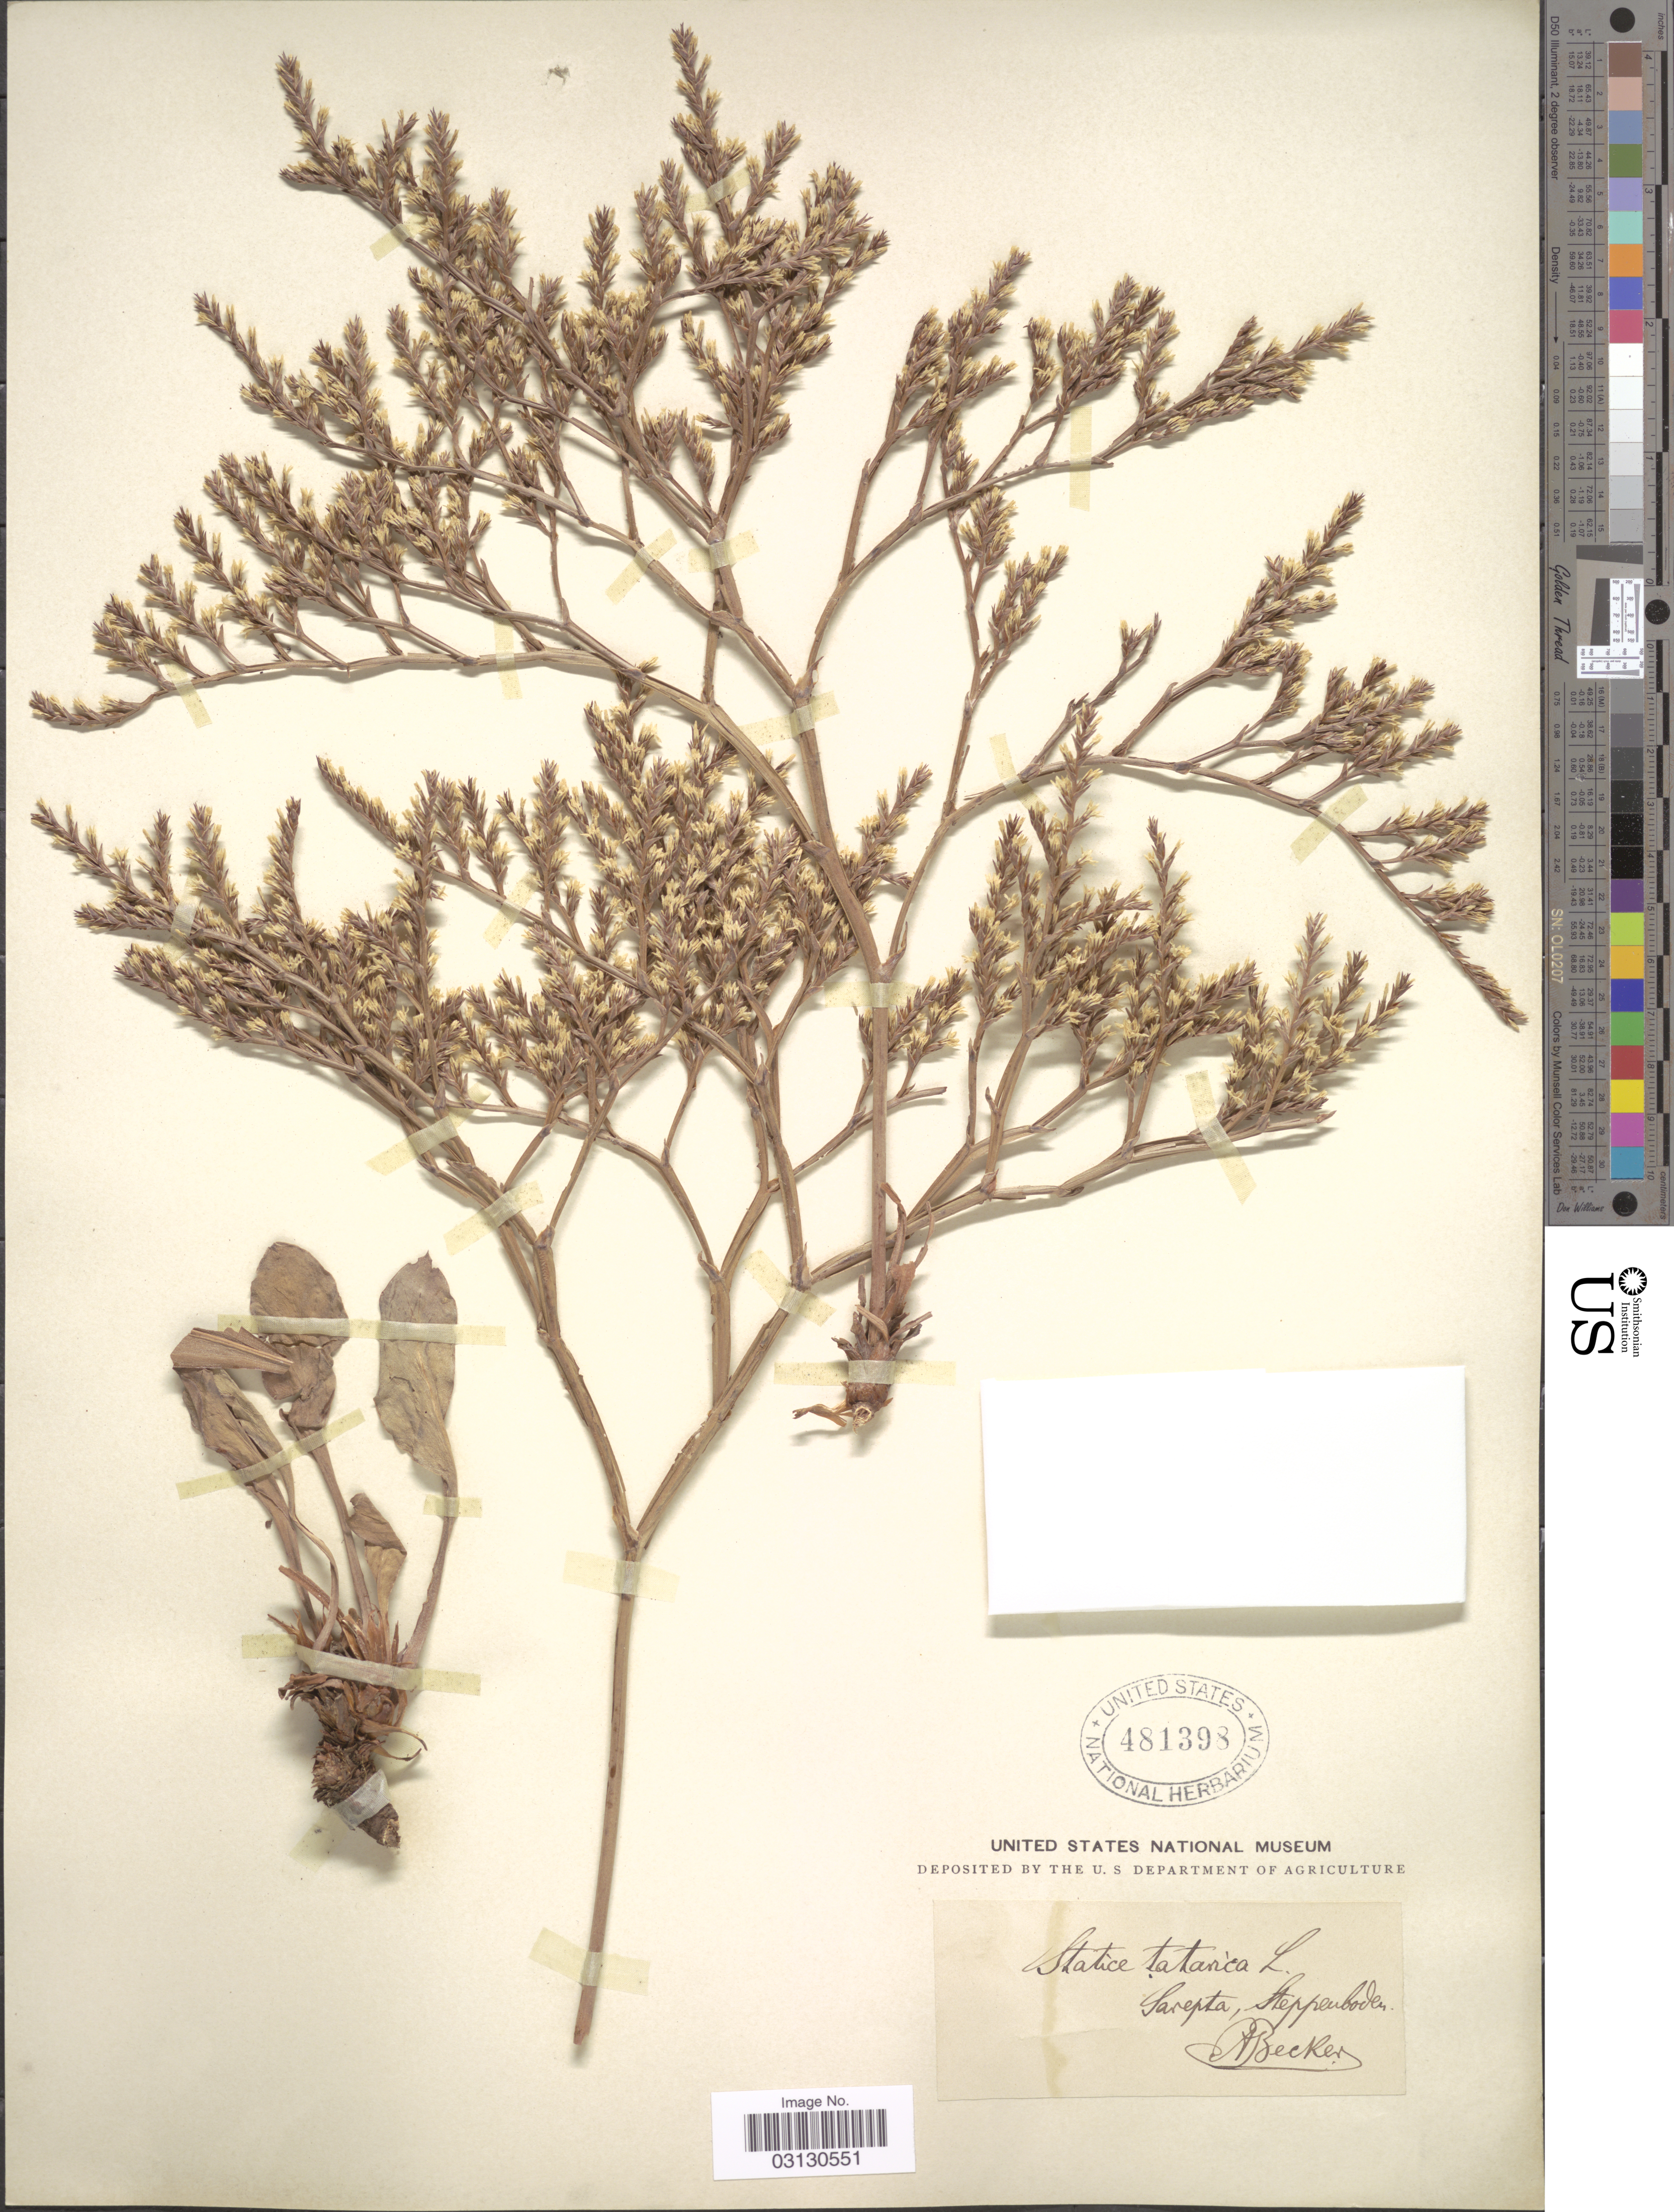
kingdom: Plantae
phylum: Tracheophyta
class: Magnoliopsida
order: Caryophyllales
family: Plumbaginaceae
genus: Limonium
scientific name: Limonium tataricum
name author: (L.) Mill.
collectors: A. Becker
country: Russian Federation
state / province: Volgograd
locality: Sarepta, Steppenboden.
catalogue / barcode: US 481398